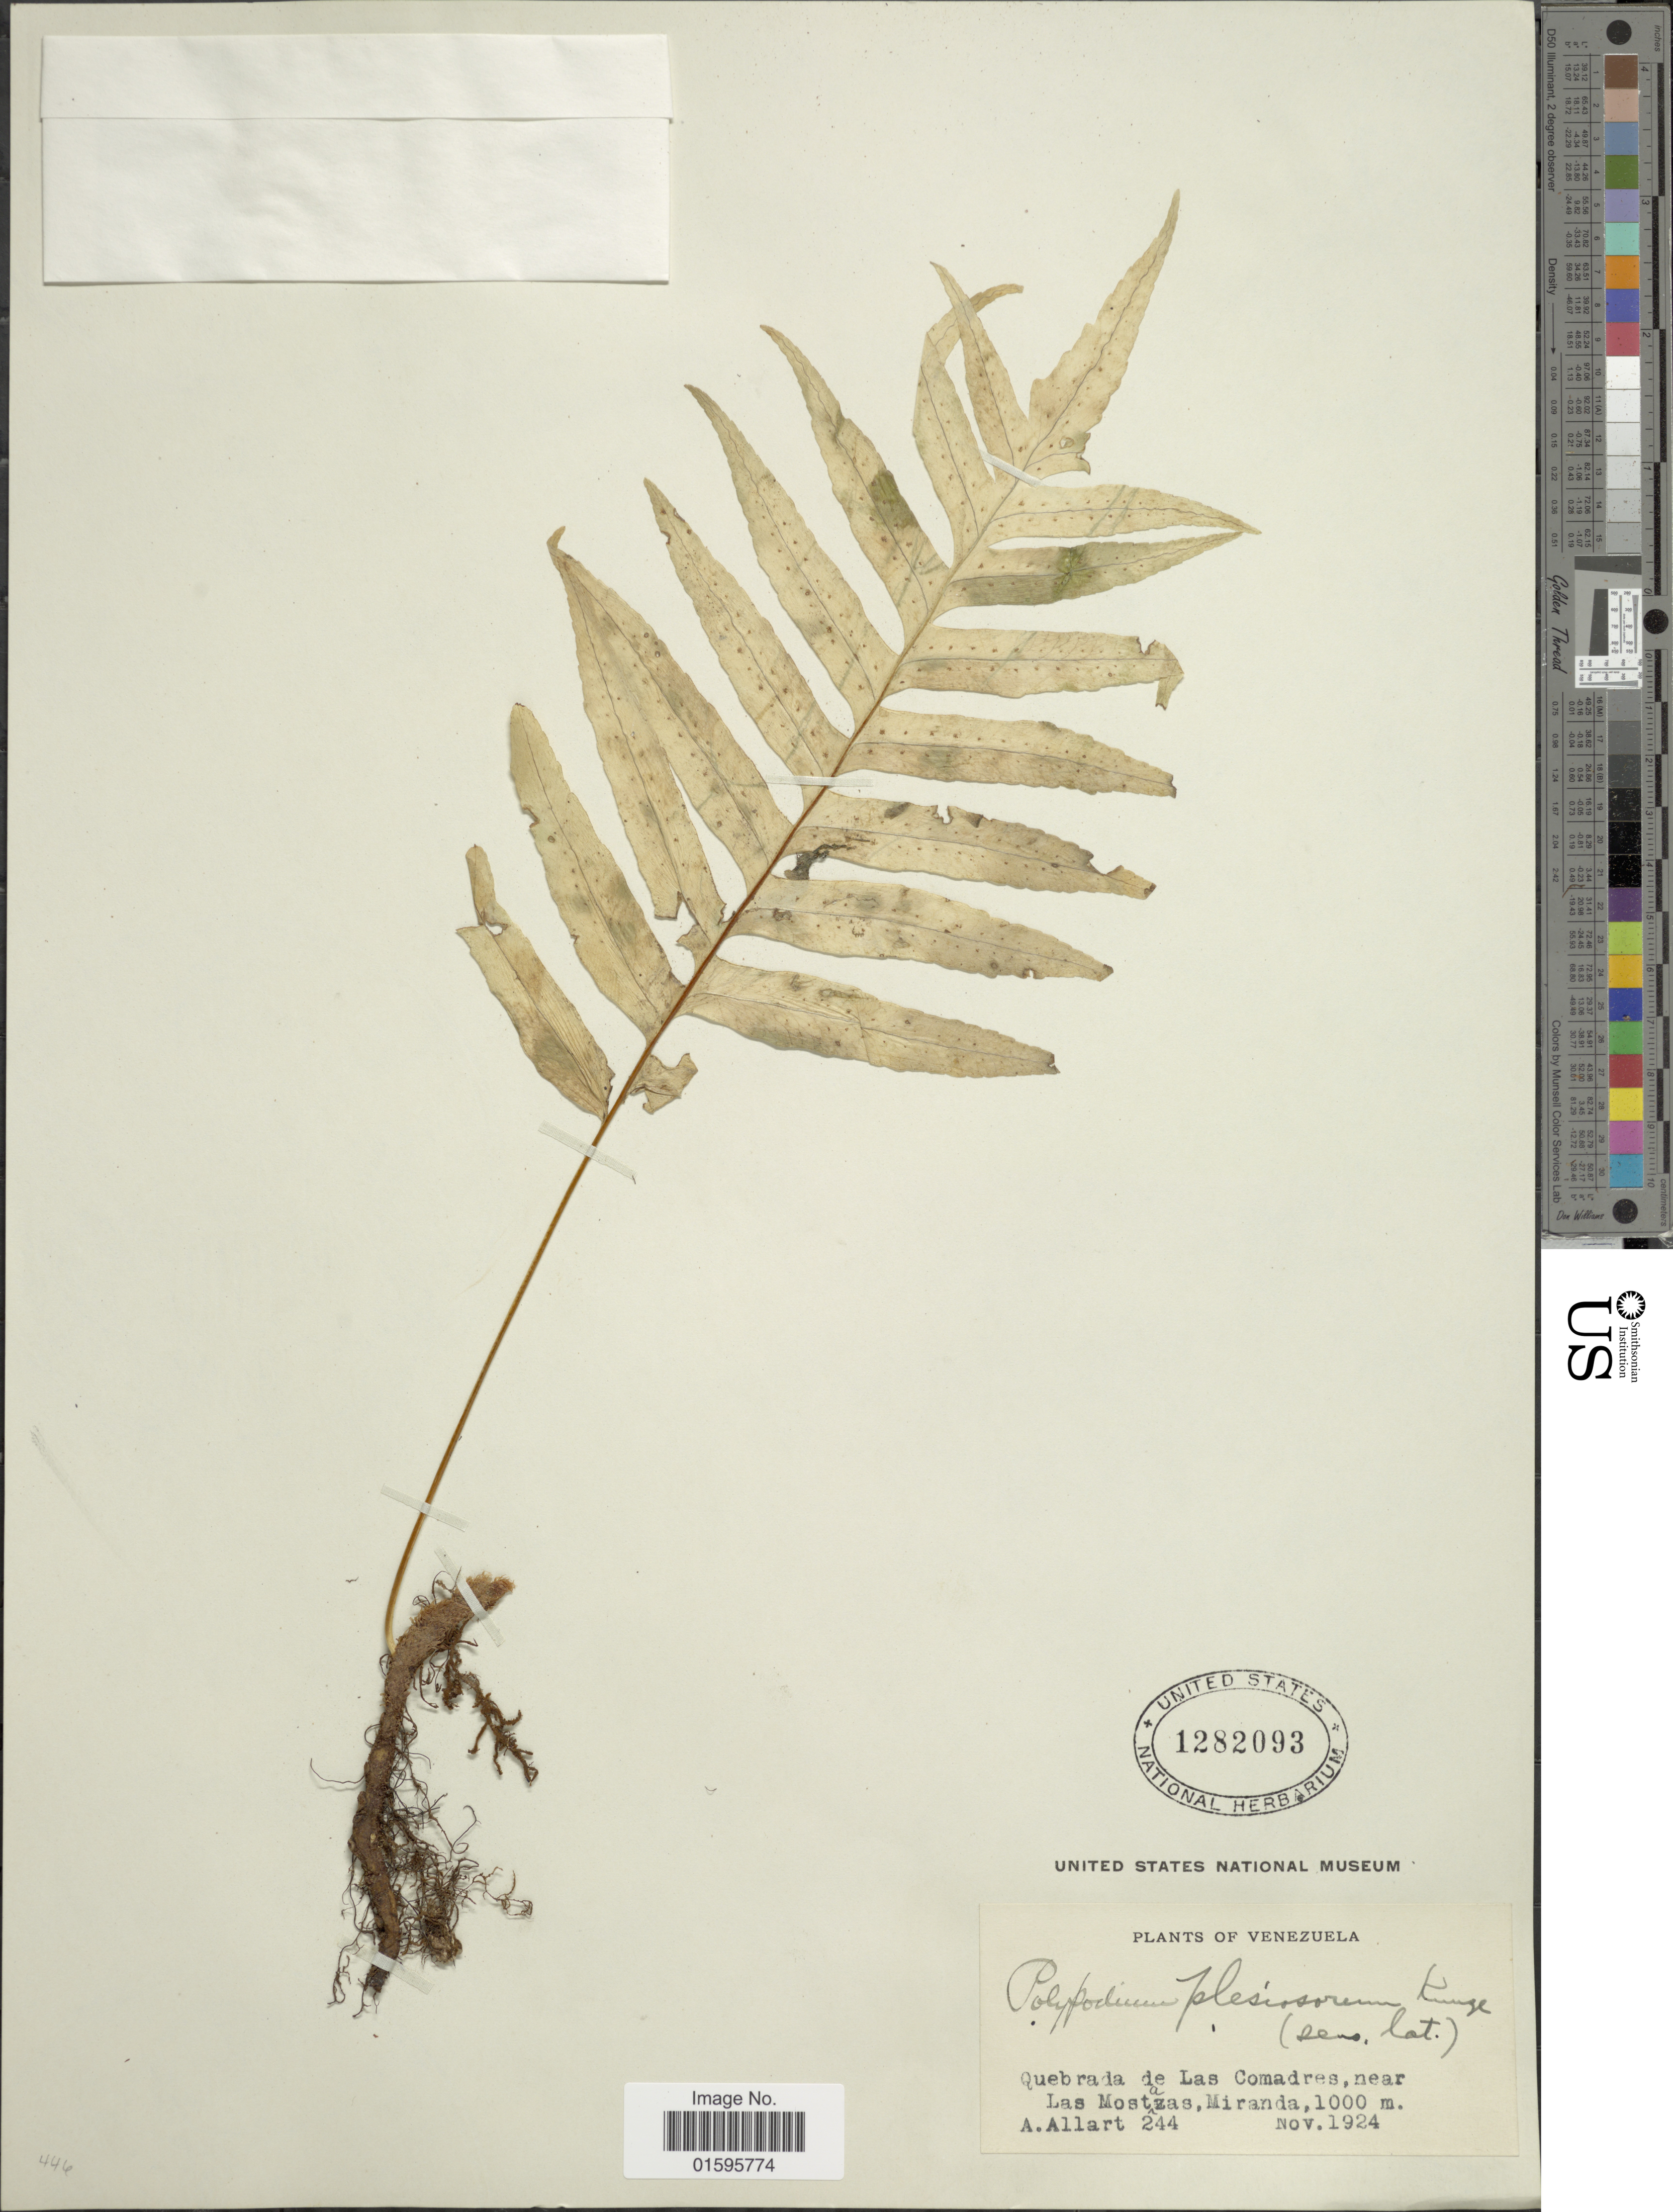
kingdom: Plantae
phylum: Tracheophyta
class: Polypodiopsida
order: Polypodiales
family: Polypodiaceae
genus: Polypodium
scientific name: Polypodium fuscopetiolatum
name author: A.R. Sm.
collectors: A. Allart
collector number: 224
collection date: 1924-11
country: Venezuela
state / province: Miranda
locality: Quebrada de Las Comadres, near Las Mostazas.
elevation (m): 1000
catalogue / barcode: US 1282093